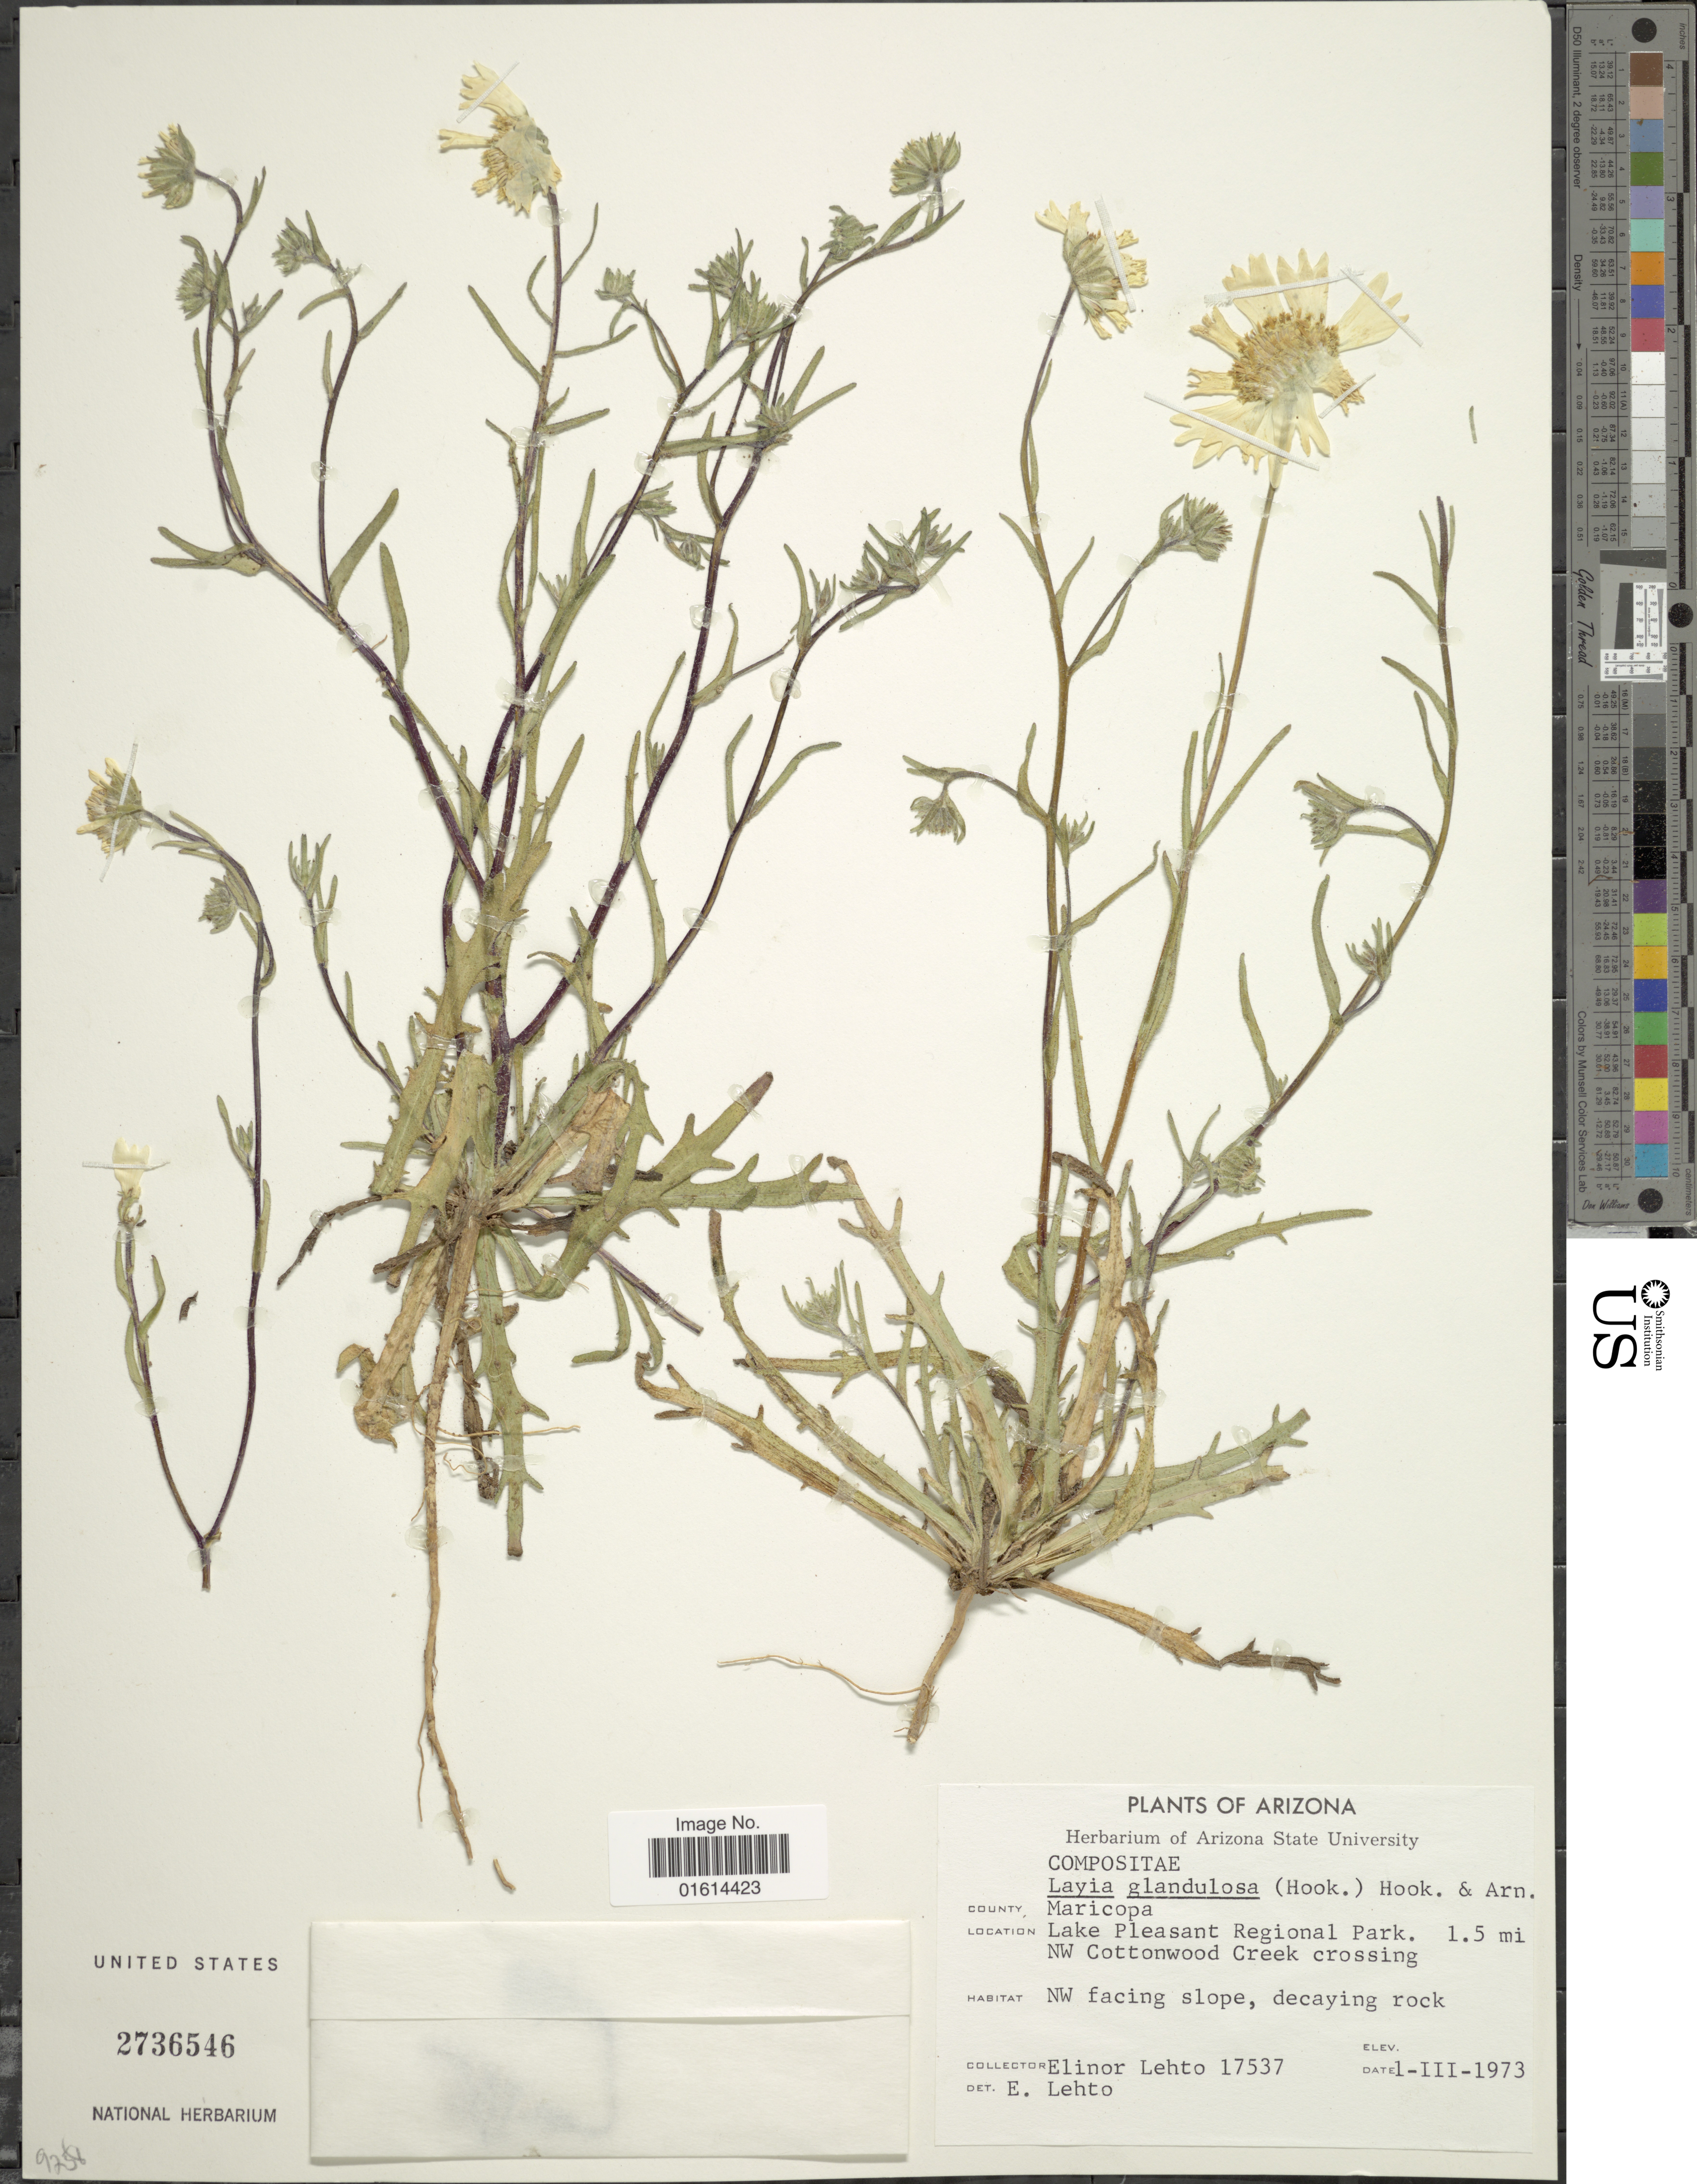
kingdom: Plantae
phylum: Tracheophyta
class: Magnoliopsida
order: Asterales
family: Asteraceae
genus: Layia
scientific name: Layia glandulosa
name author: Hook. & Arn.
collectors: E. Lehto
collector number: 17537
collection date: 1973-03-01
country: United States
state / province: Arizona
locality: County Maricopa, Lake Pleasant Regional Park, 1.5 mi. NW Cottonwood Creek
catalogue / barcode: US 2736546